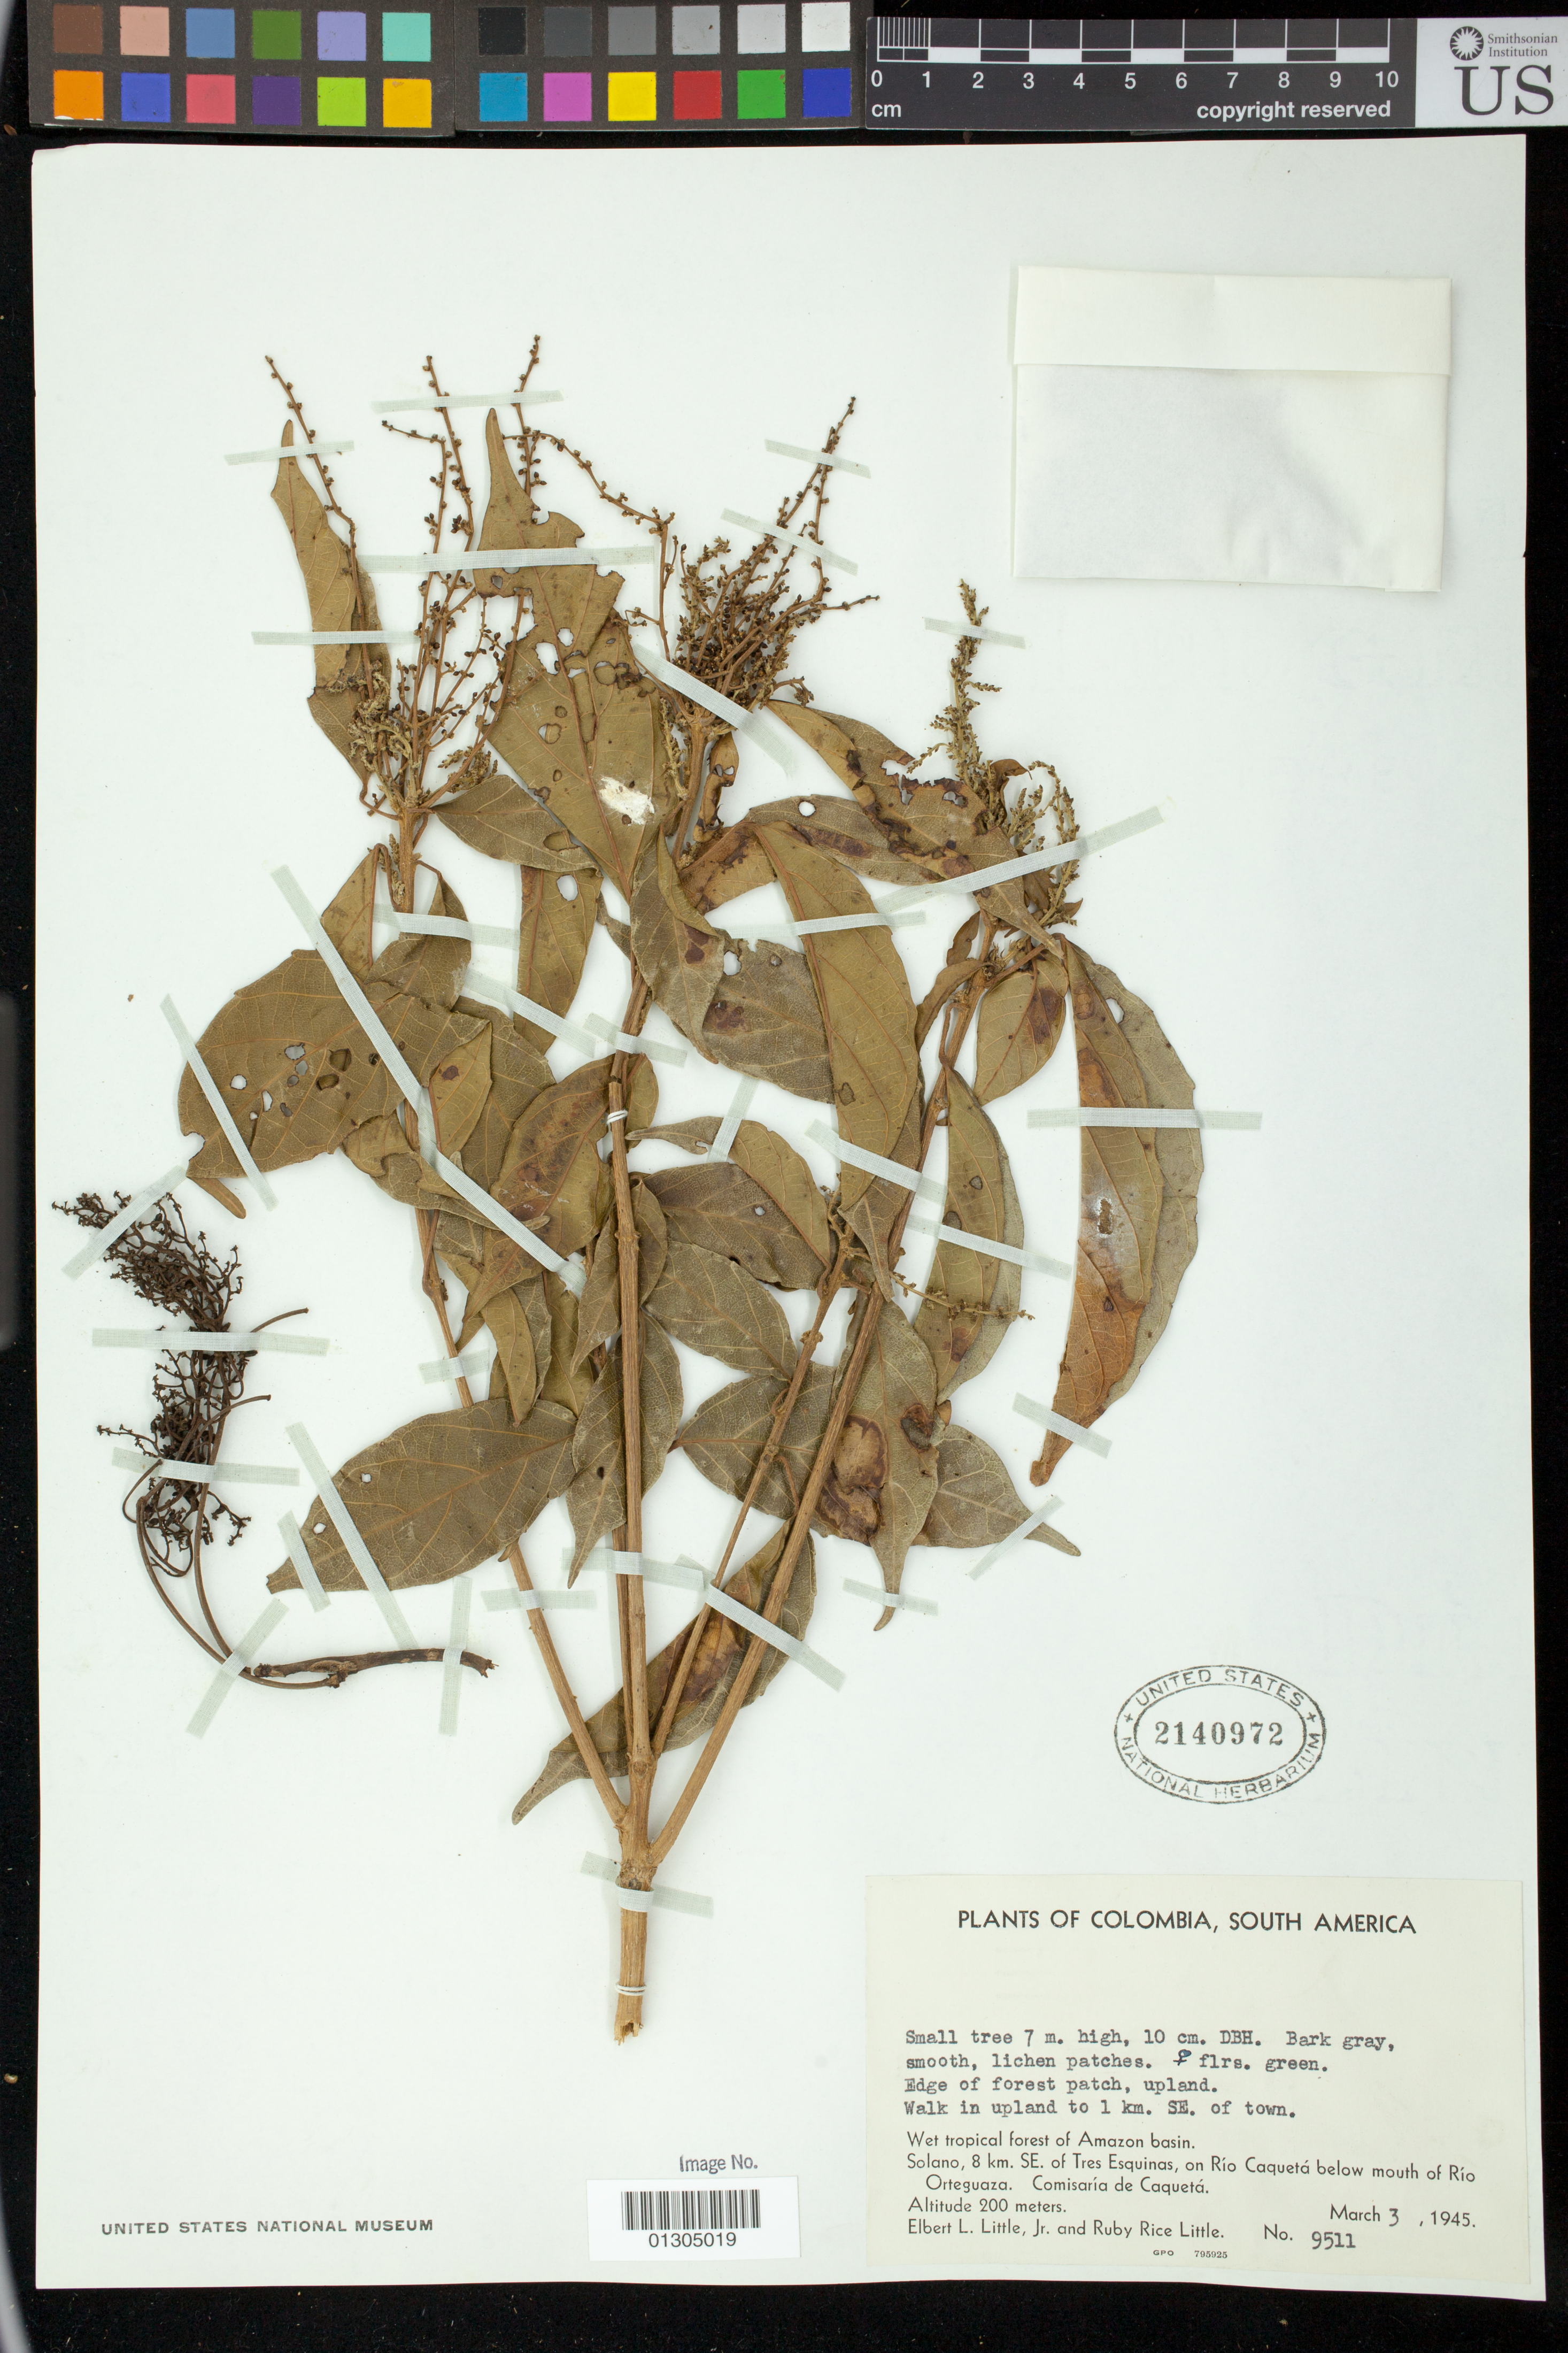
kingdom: Plantae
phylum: Tracheophyta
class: Magnoliopsida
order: Malpighiales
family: Euphorbiaceae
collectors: E. L. Little & R. R. Little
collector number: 9511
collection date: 1945-03-03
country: Colombia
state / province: Caquetá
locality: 1 km. SE of town. Solano, 8 km. SE. of Tres Esquinas, on Rio Caquetá below mouth of Rio Orteguaza.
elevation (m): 200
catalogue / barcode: US 2140972